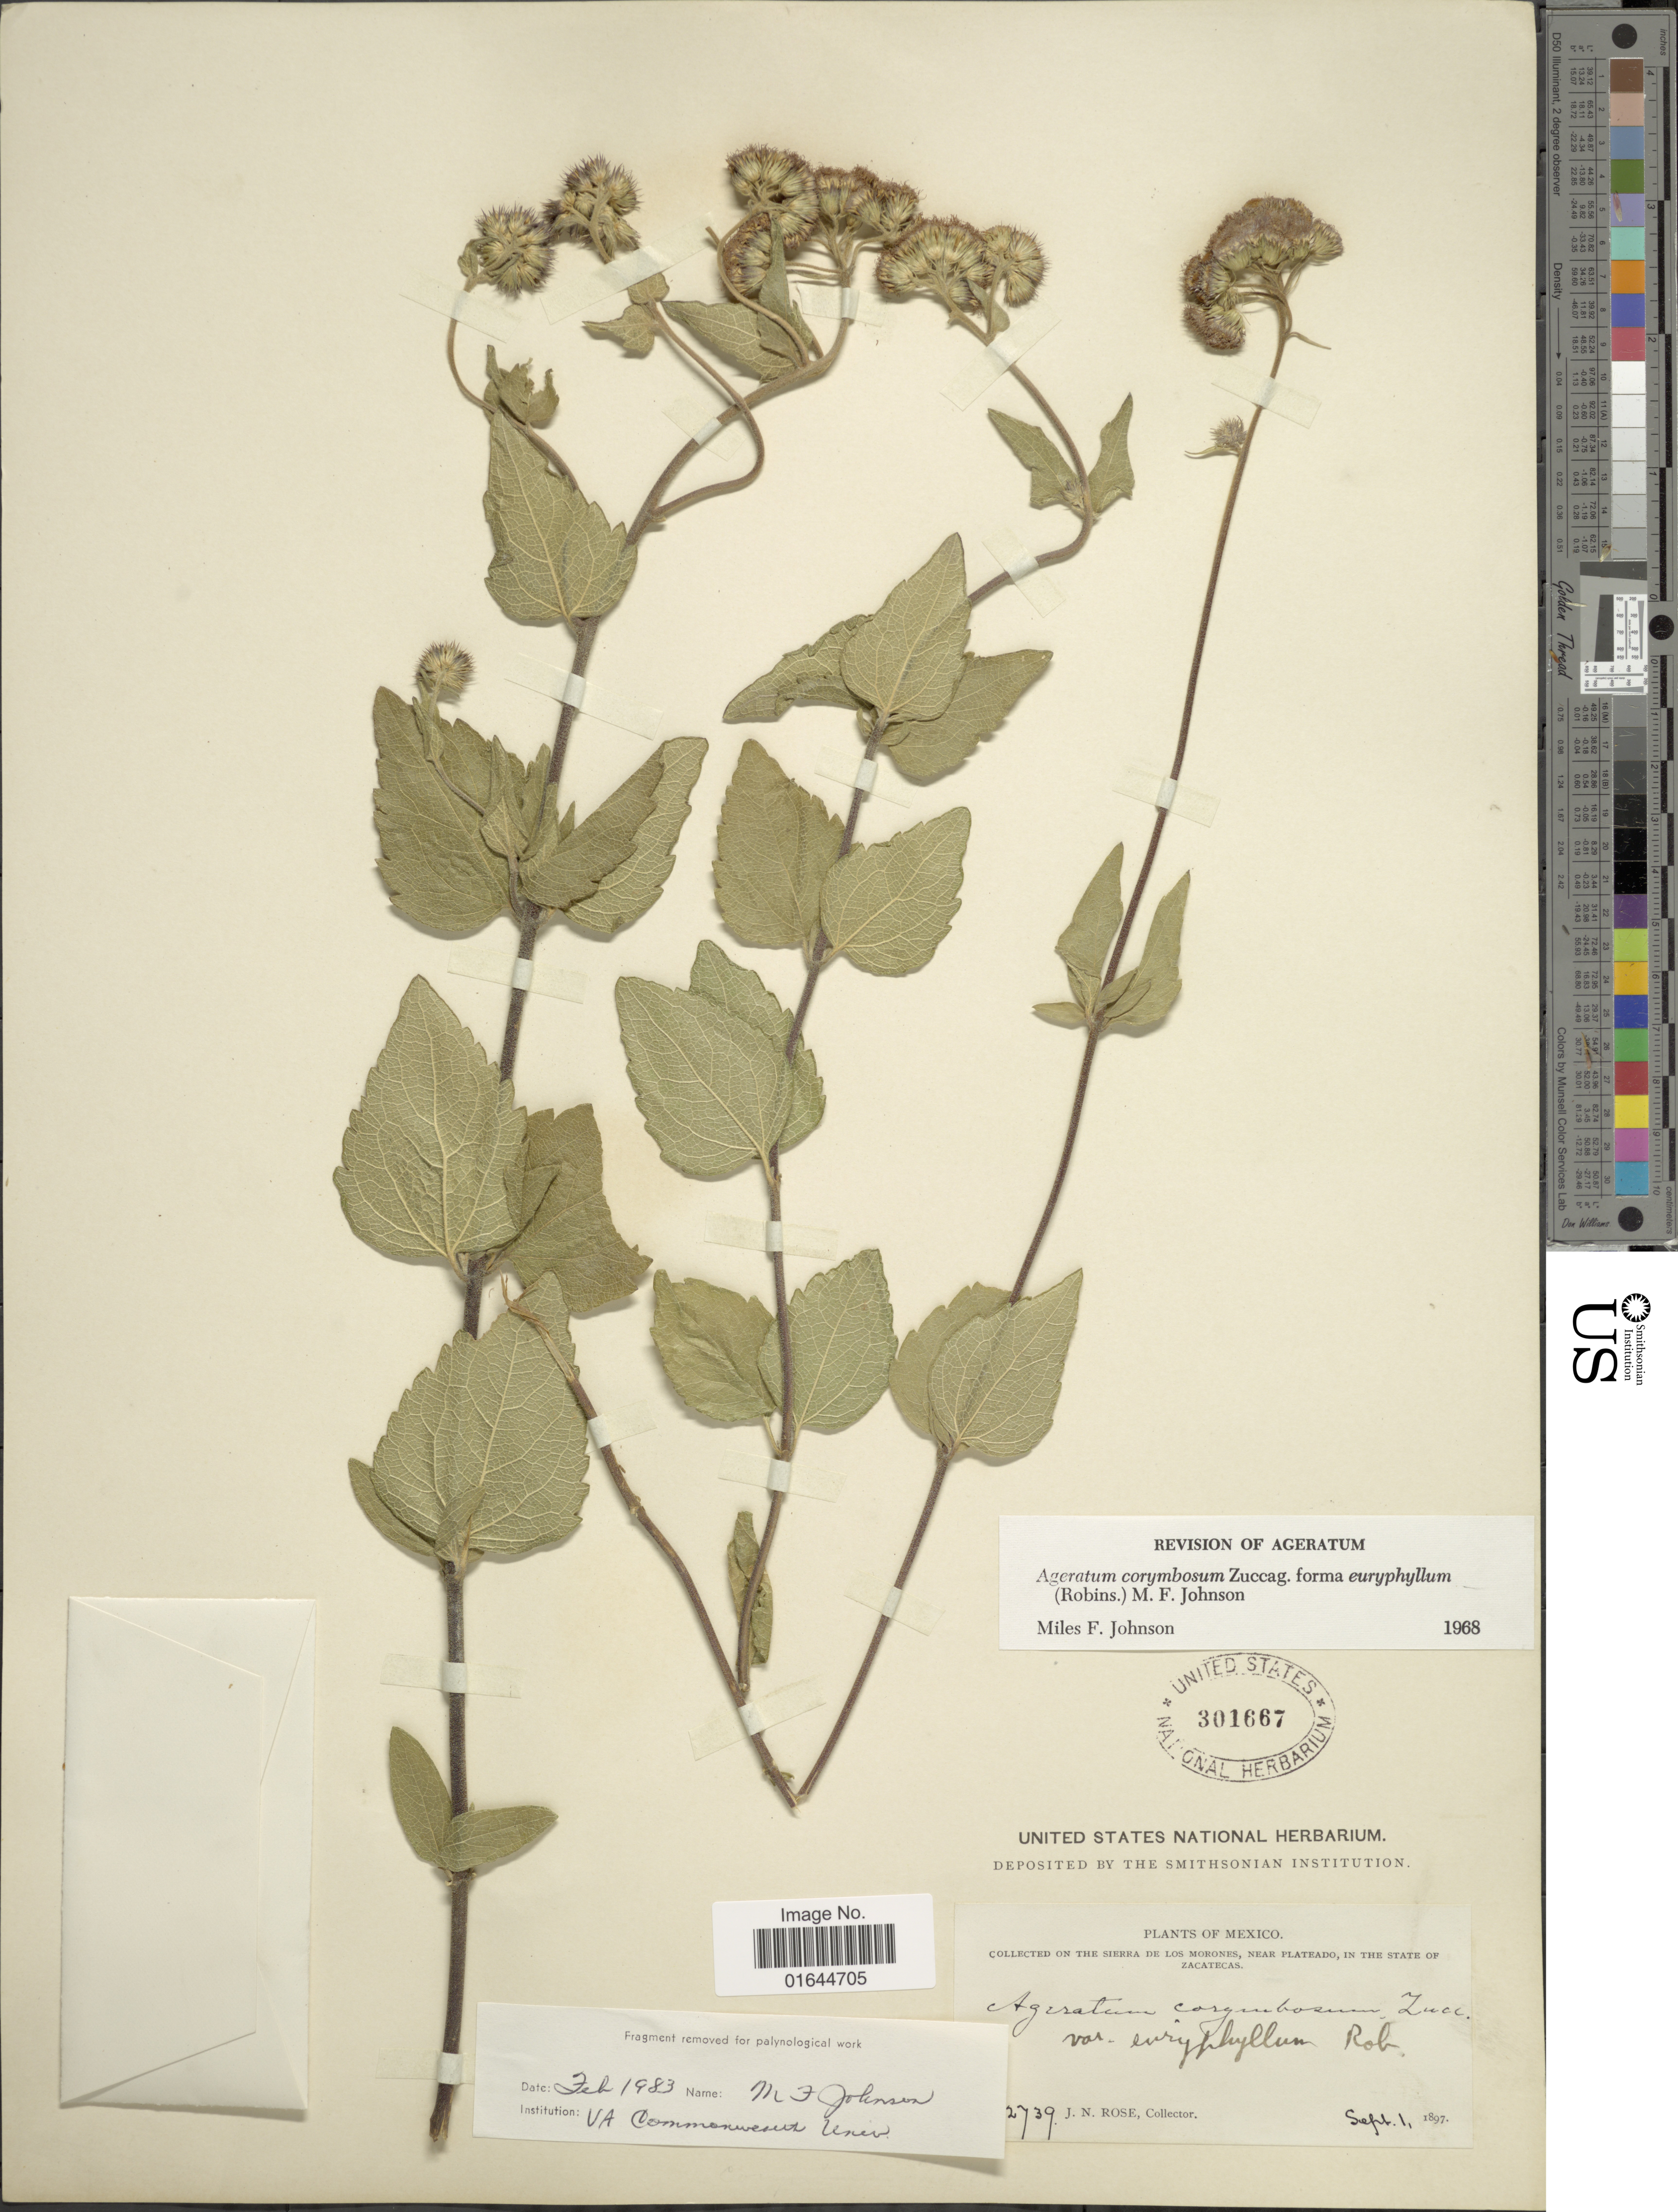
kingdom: Plantae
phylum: Tracheophyta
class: Magnoliopsida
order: Asterales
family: Asteraceae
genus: Ageratum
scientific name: Ageratum corymbosum f. euryphyllum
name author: (B.L. Rob.) M.F. Johnson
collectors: J. N. Rose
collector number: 2739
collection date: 1897-09-01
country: Mexico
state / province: Zacatecas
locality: Mexico, on the Sierra de Los Morones, near Plateado, in the State of Zacatecas.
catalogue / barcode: US 301667